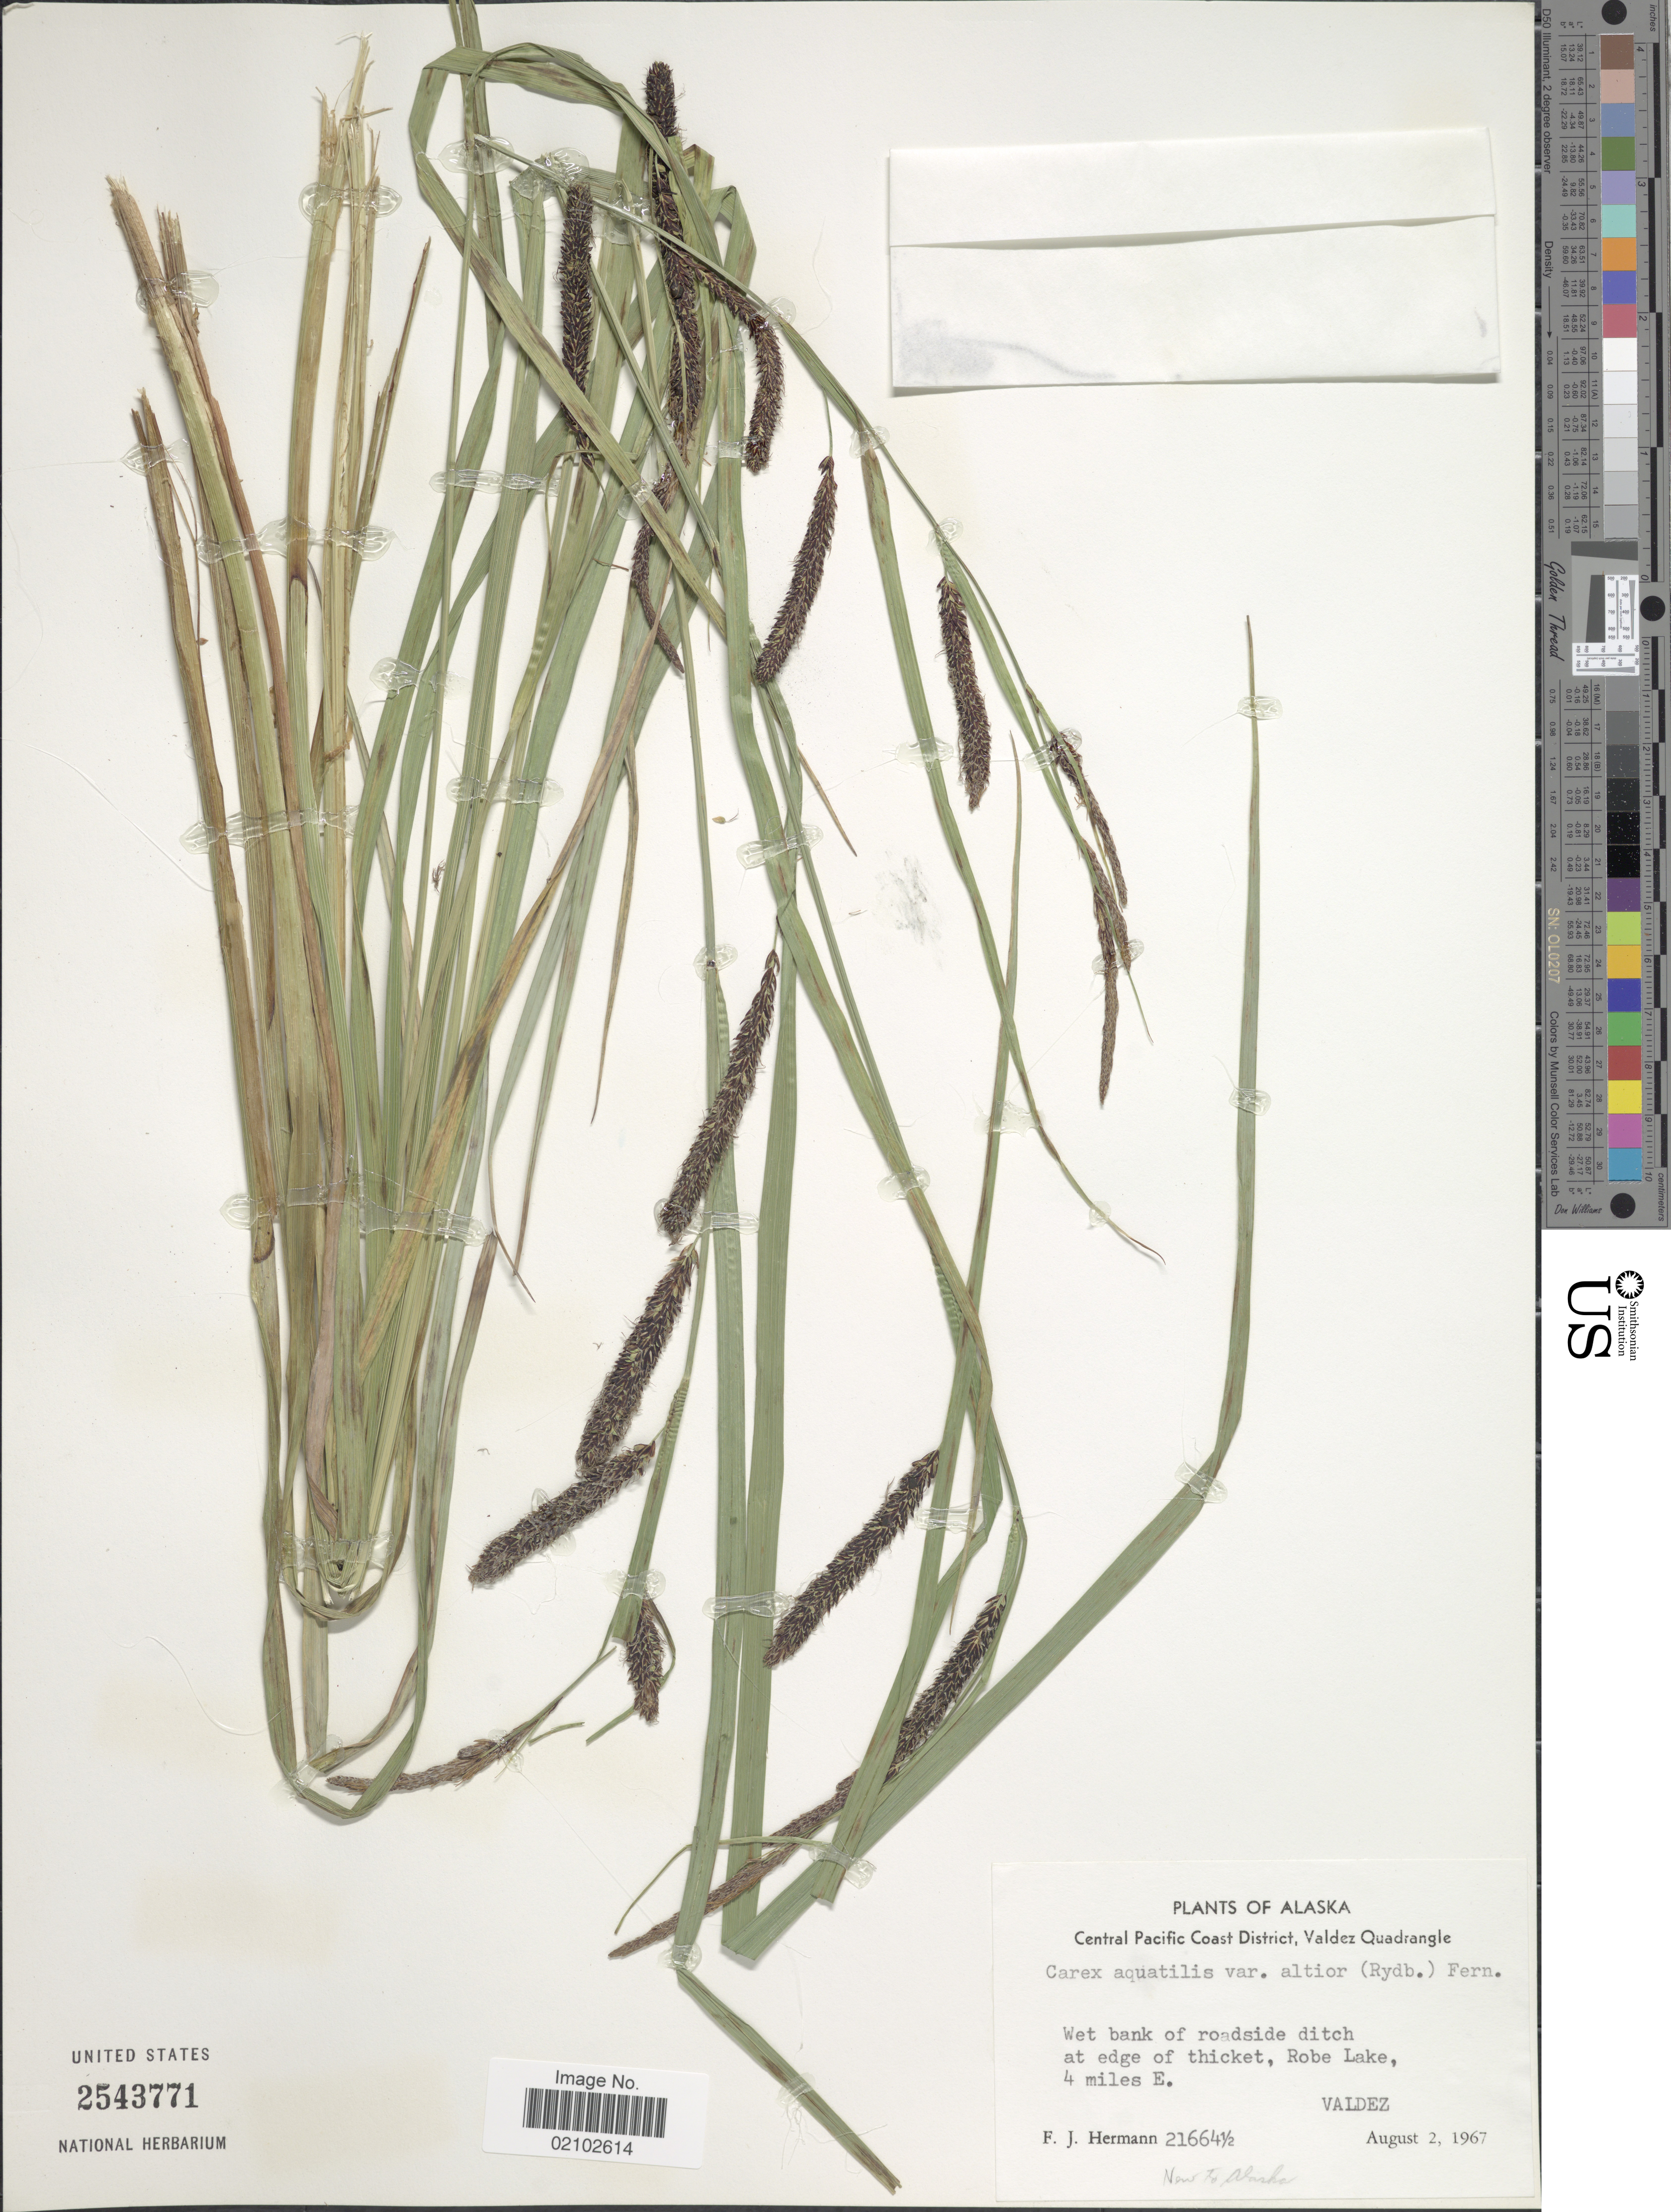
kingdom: Plantae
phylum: Tracheophyta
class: Liliopsida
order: Poales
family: Cyperaceae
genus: Carex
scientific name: Carex aquatilis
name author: Wahlenb.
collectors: F. J. Hermann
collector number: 21664½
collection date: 1967-08-02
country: United States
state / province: Alaska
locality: Central Pacific Coast District, Valdez Quadrangle, Wet bank of roadside ditch at edge of thicket, Robe Lake, 4 miles E. Valdez. New to Alaska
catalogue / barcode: US 2543771